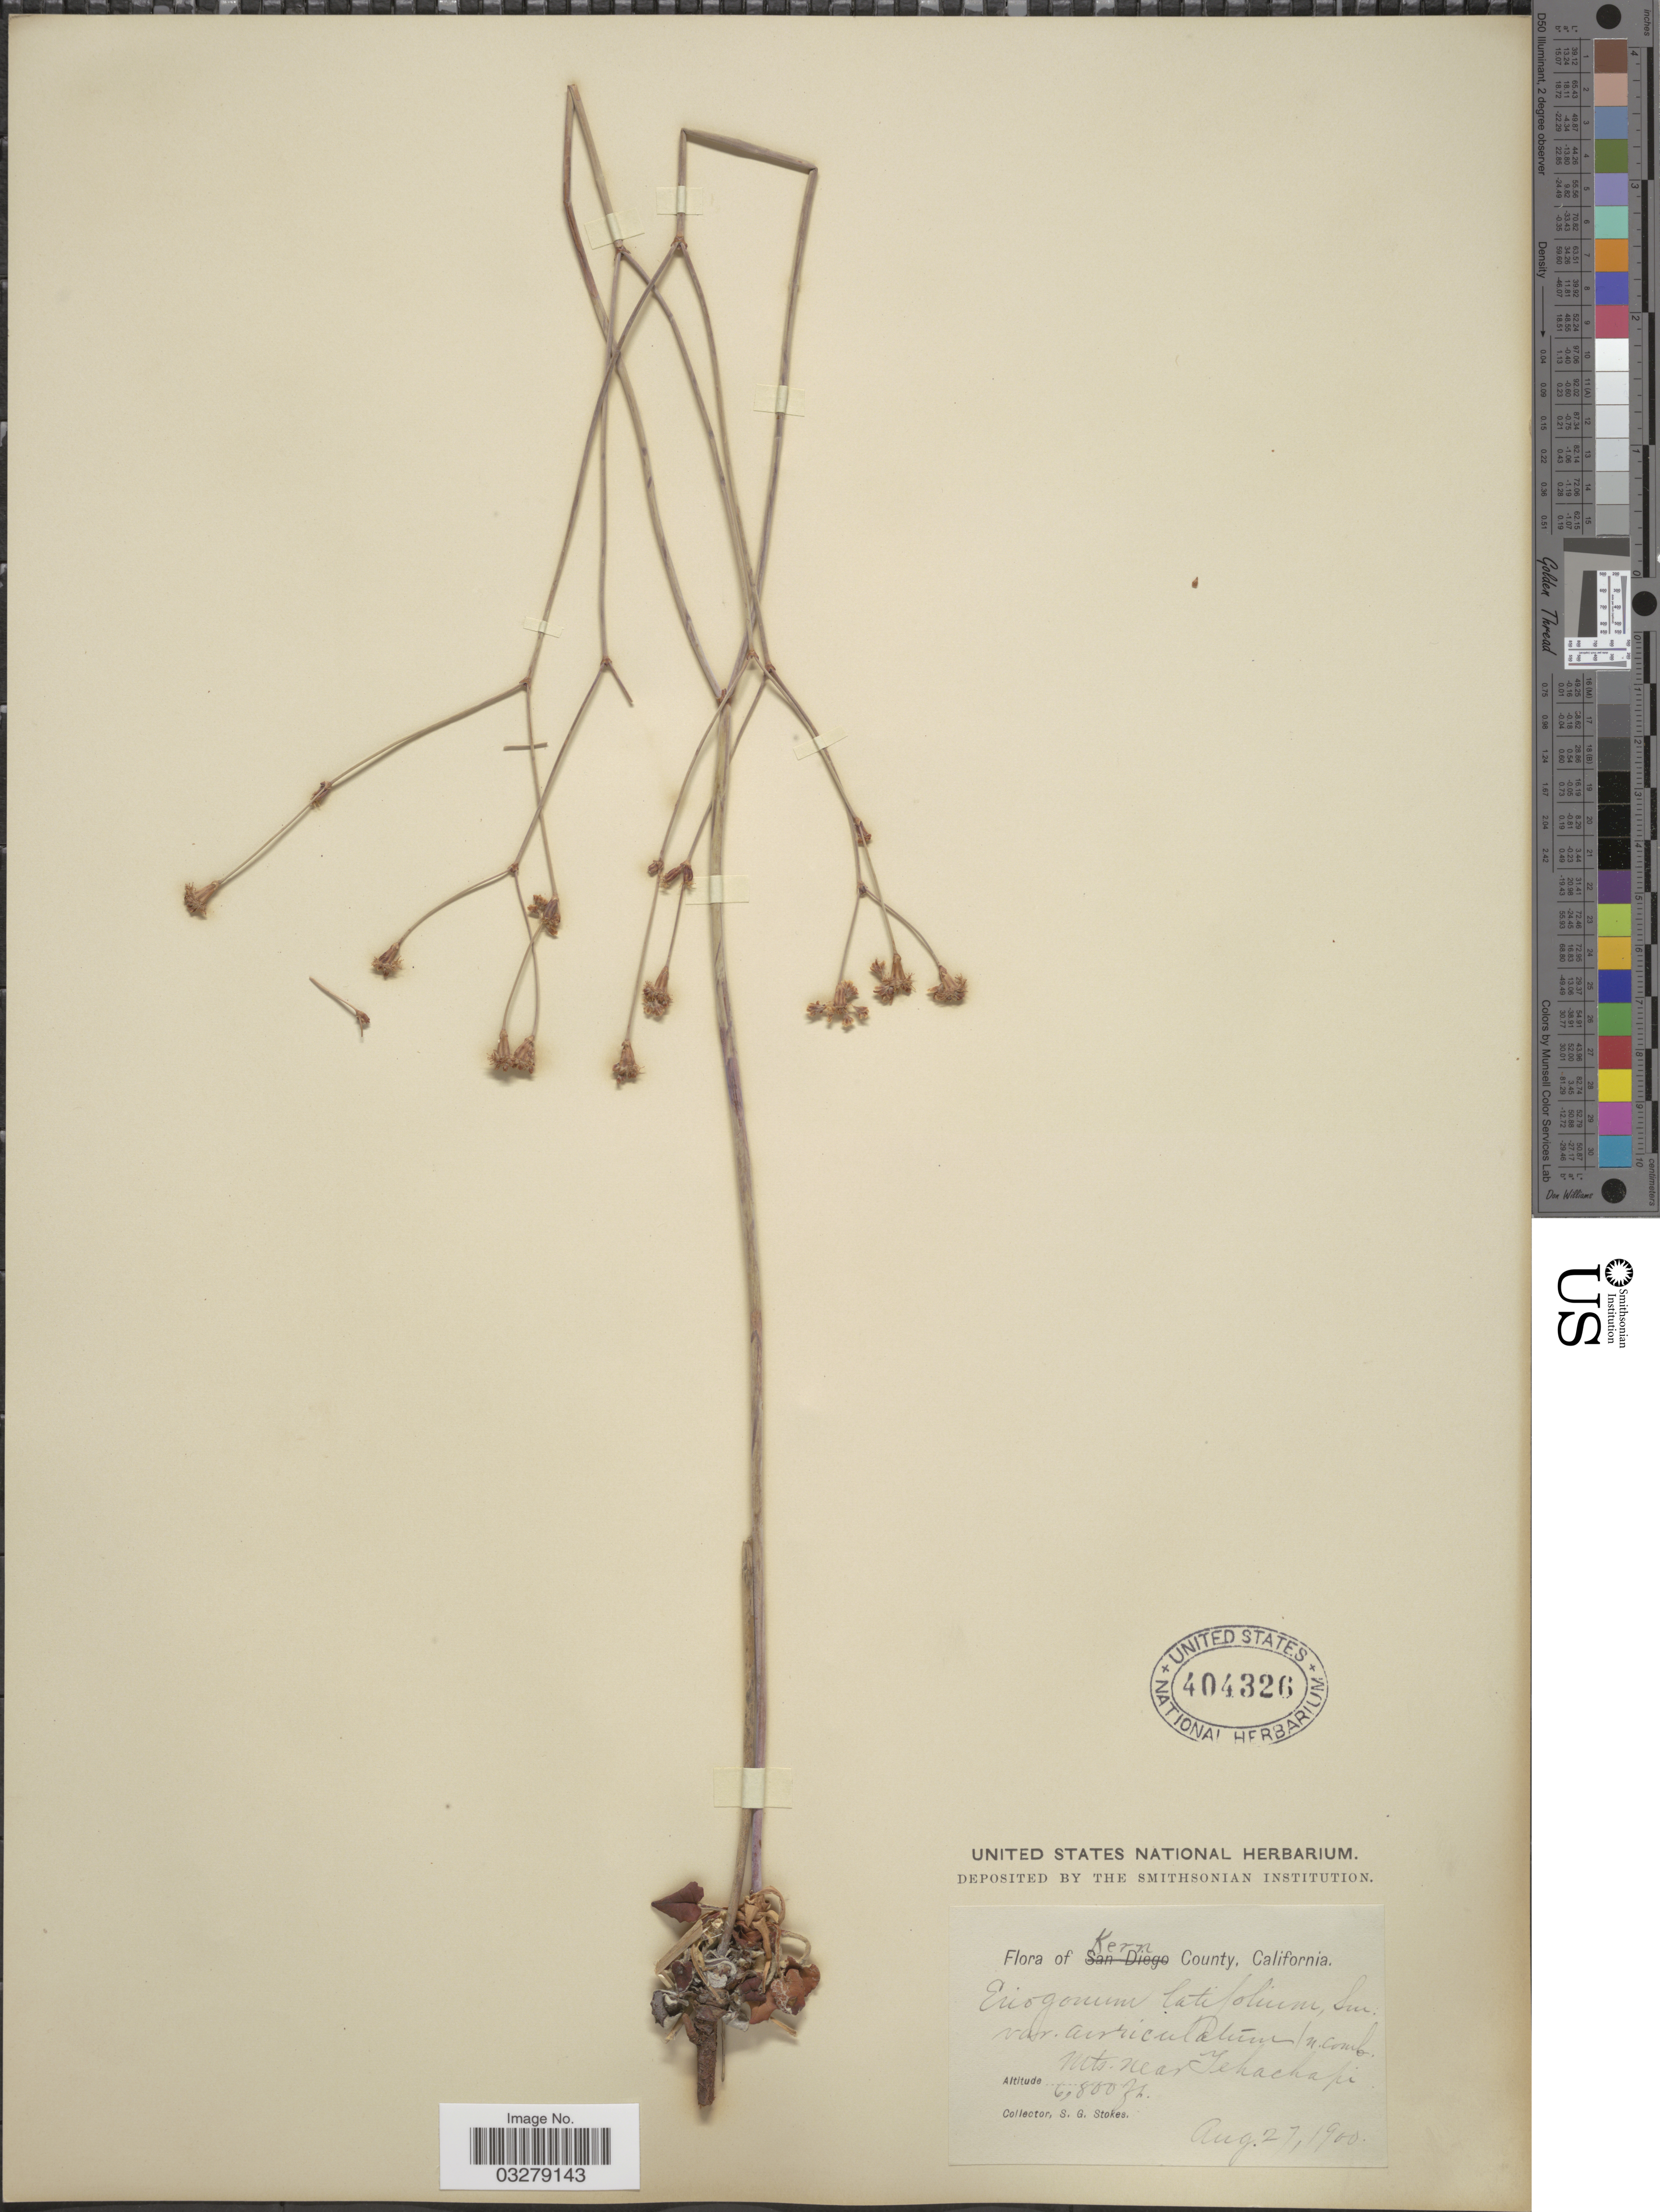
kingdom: Plantae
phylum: Tracheophyta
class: Magnoliopsida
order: Caryophyllales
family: Polygonaceae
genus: Eriogonum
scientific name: Eriogonum nudum var. westonii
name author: (S. Stokes) J.T. Howell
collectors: S. G. Stokes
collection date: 1900-08-27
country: United States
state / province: California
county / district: Kern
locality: Kern County. Mts. near Tehachapi.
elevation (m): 2073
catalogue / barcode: US 404326